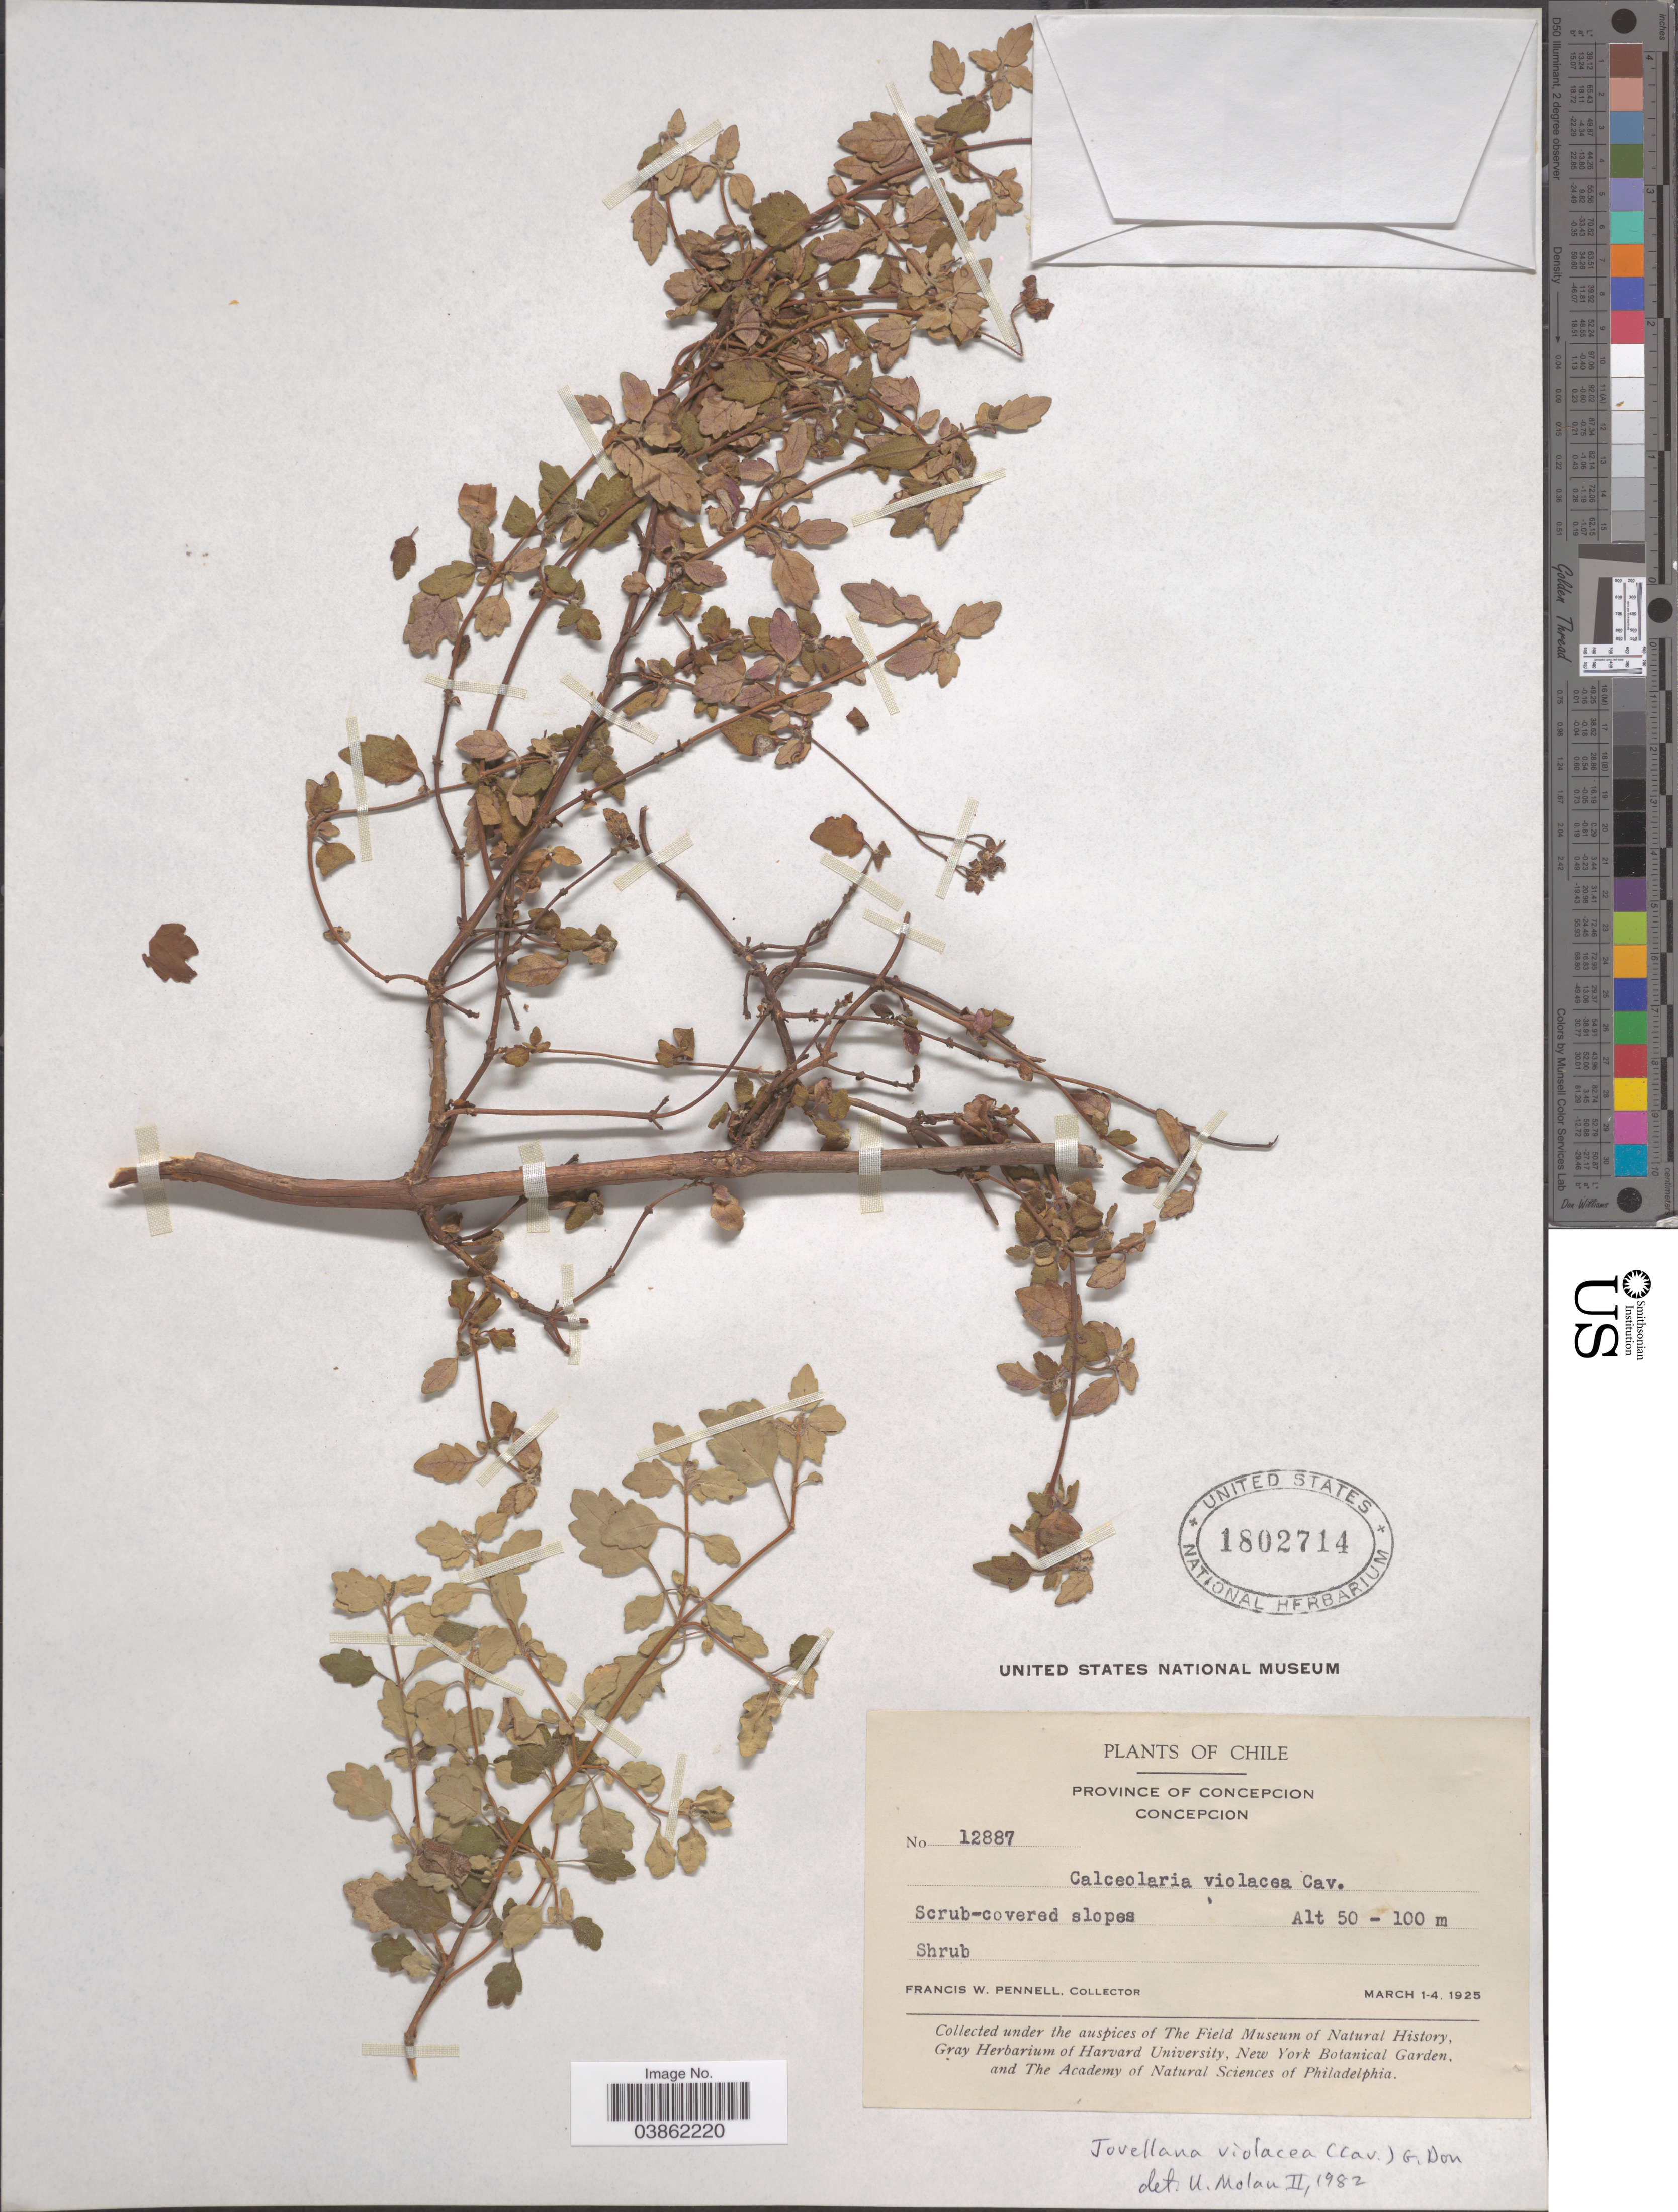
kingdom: Plantae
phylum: Tracheophyta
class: Magnoliopsida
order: Lamiales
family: Calceolariaceae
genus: Jovellana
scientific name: Jovellana violacea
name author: (Cav.) G. Don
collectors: F. W. Pennell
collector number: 12887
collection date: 1925-03-01/1925-03-04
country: Chile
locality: Province of Concepcion. Concepcion.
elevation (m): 50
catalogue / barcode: US 1802714